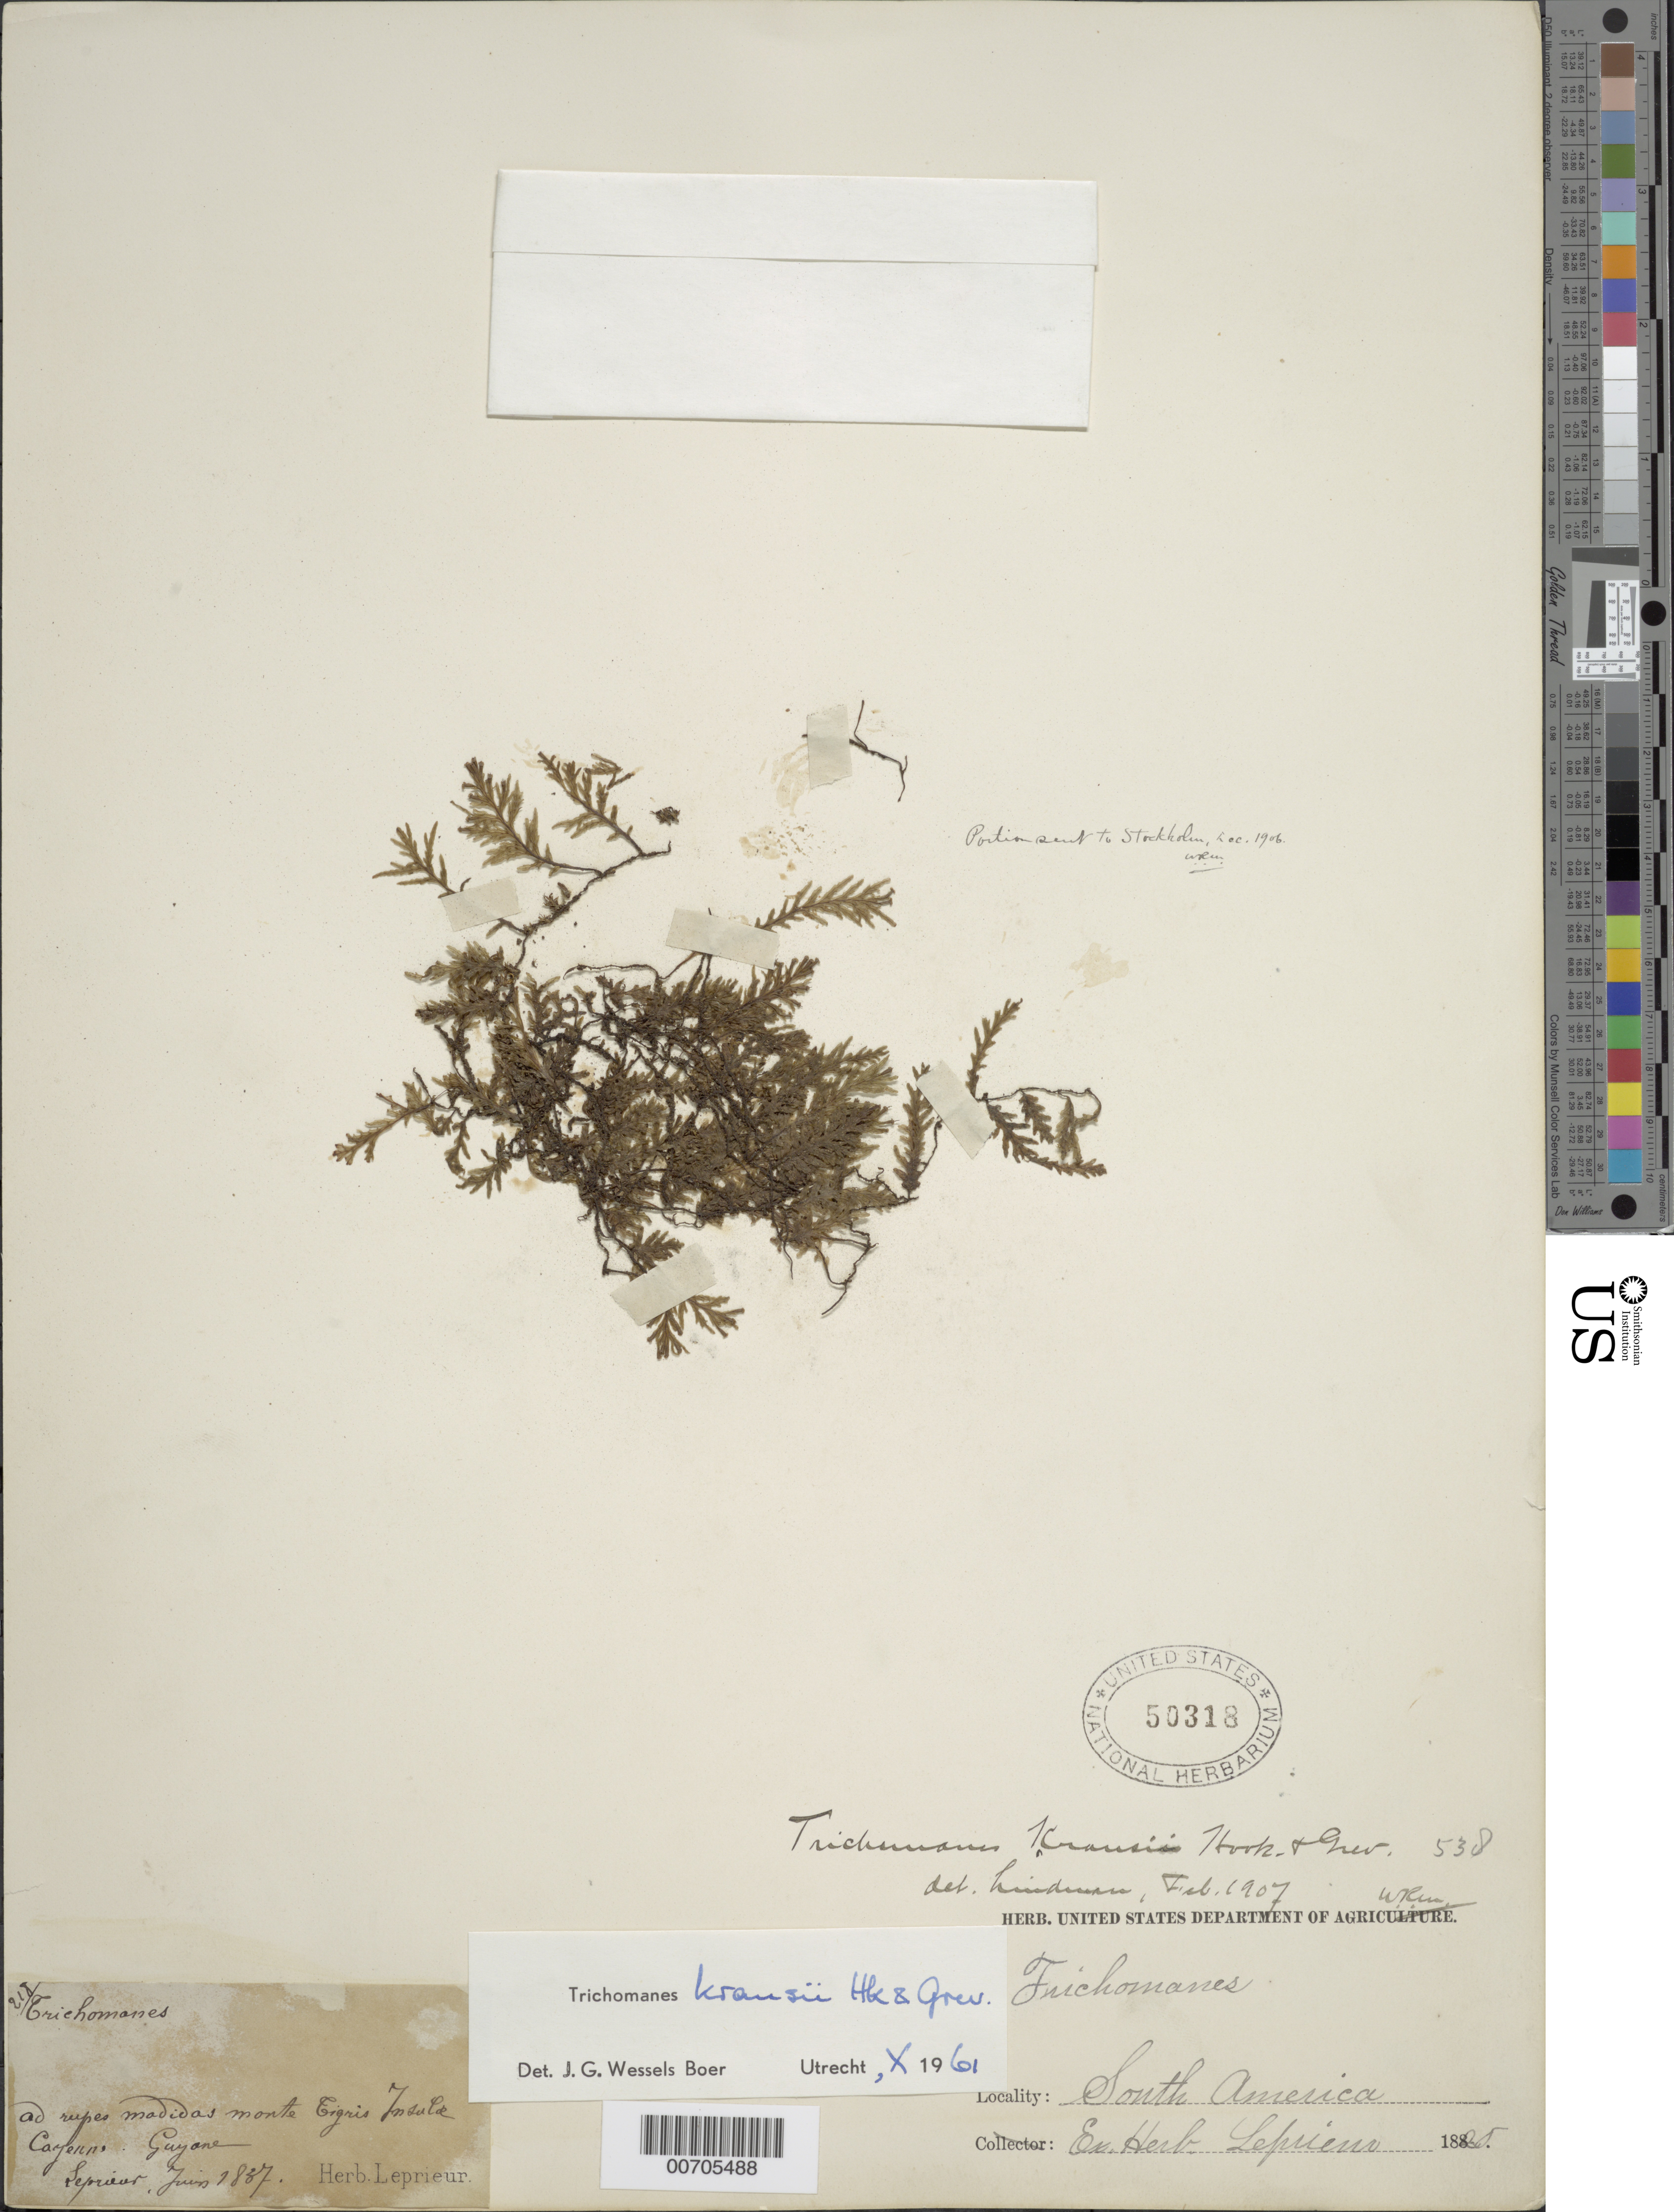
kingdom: Plantae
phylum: Tracheophyta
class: Polypodiopsida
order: Hymenophyllales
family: Hymenophyllaceae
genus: Didymoglossum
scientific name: Didymoglossum kraussii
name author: (Hook. & Grev.) C. Presl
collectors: F. M. R. Leprieur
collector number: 218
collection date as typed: June 1837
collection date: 1837-06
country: French Guiana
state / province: Cayenne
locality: Cayenne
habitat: Ad rupes madidas monte Ergris Insula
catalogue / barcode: US 50318